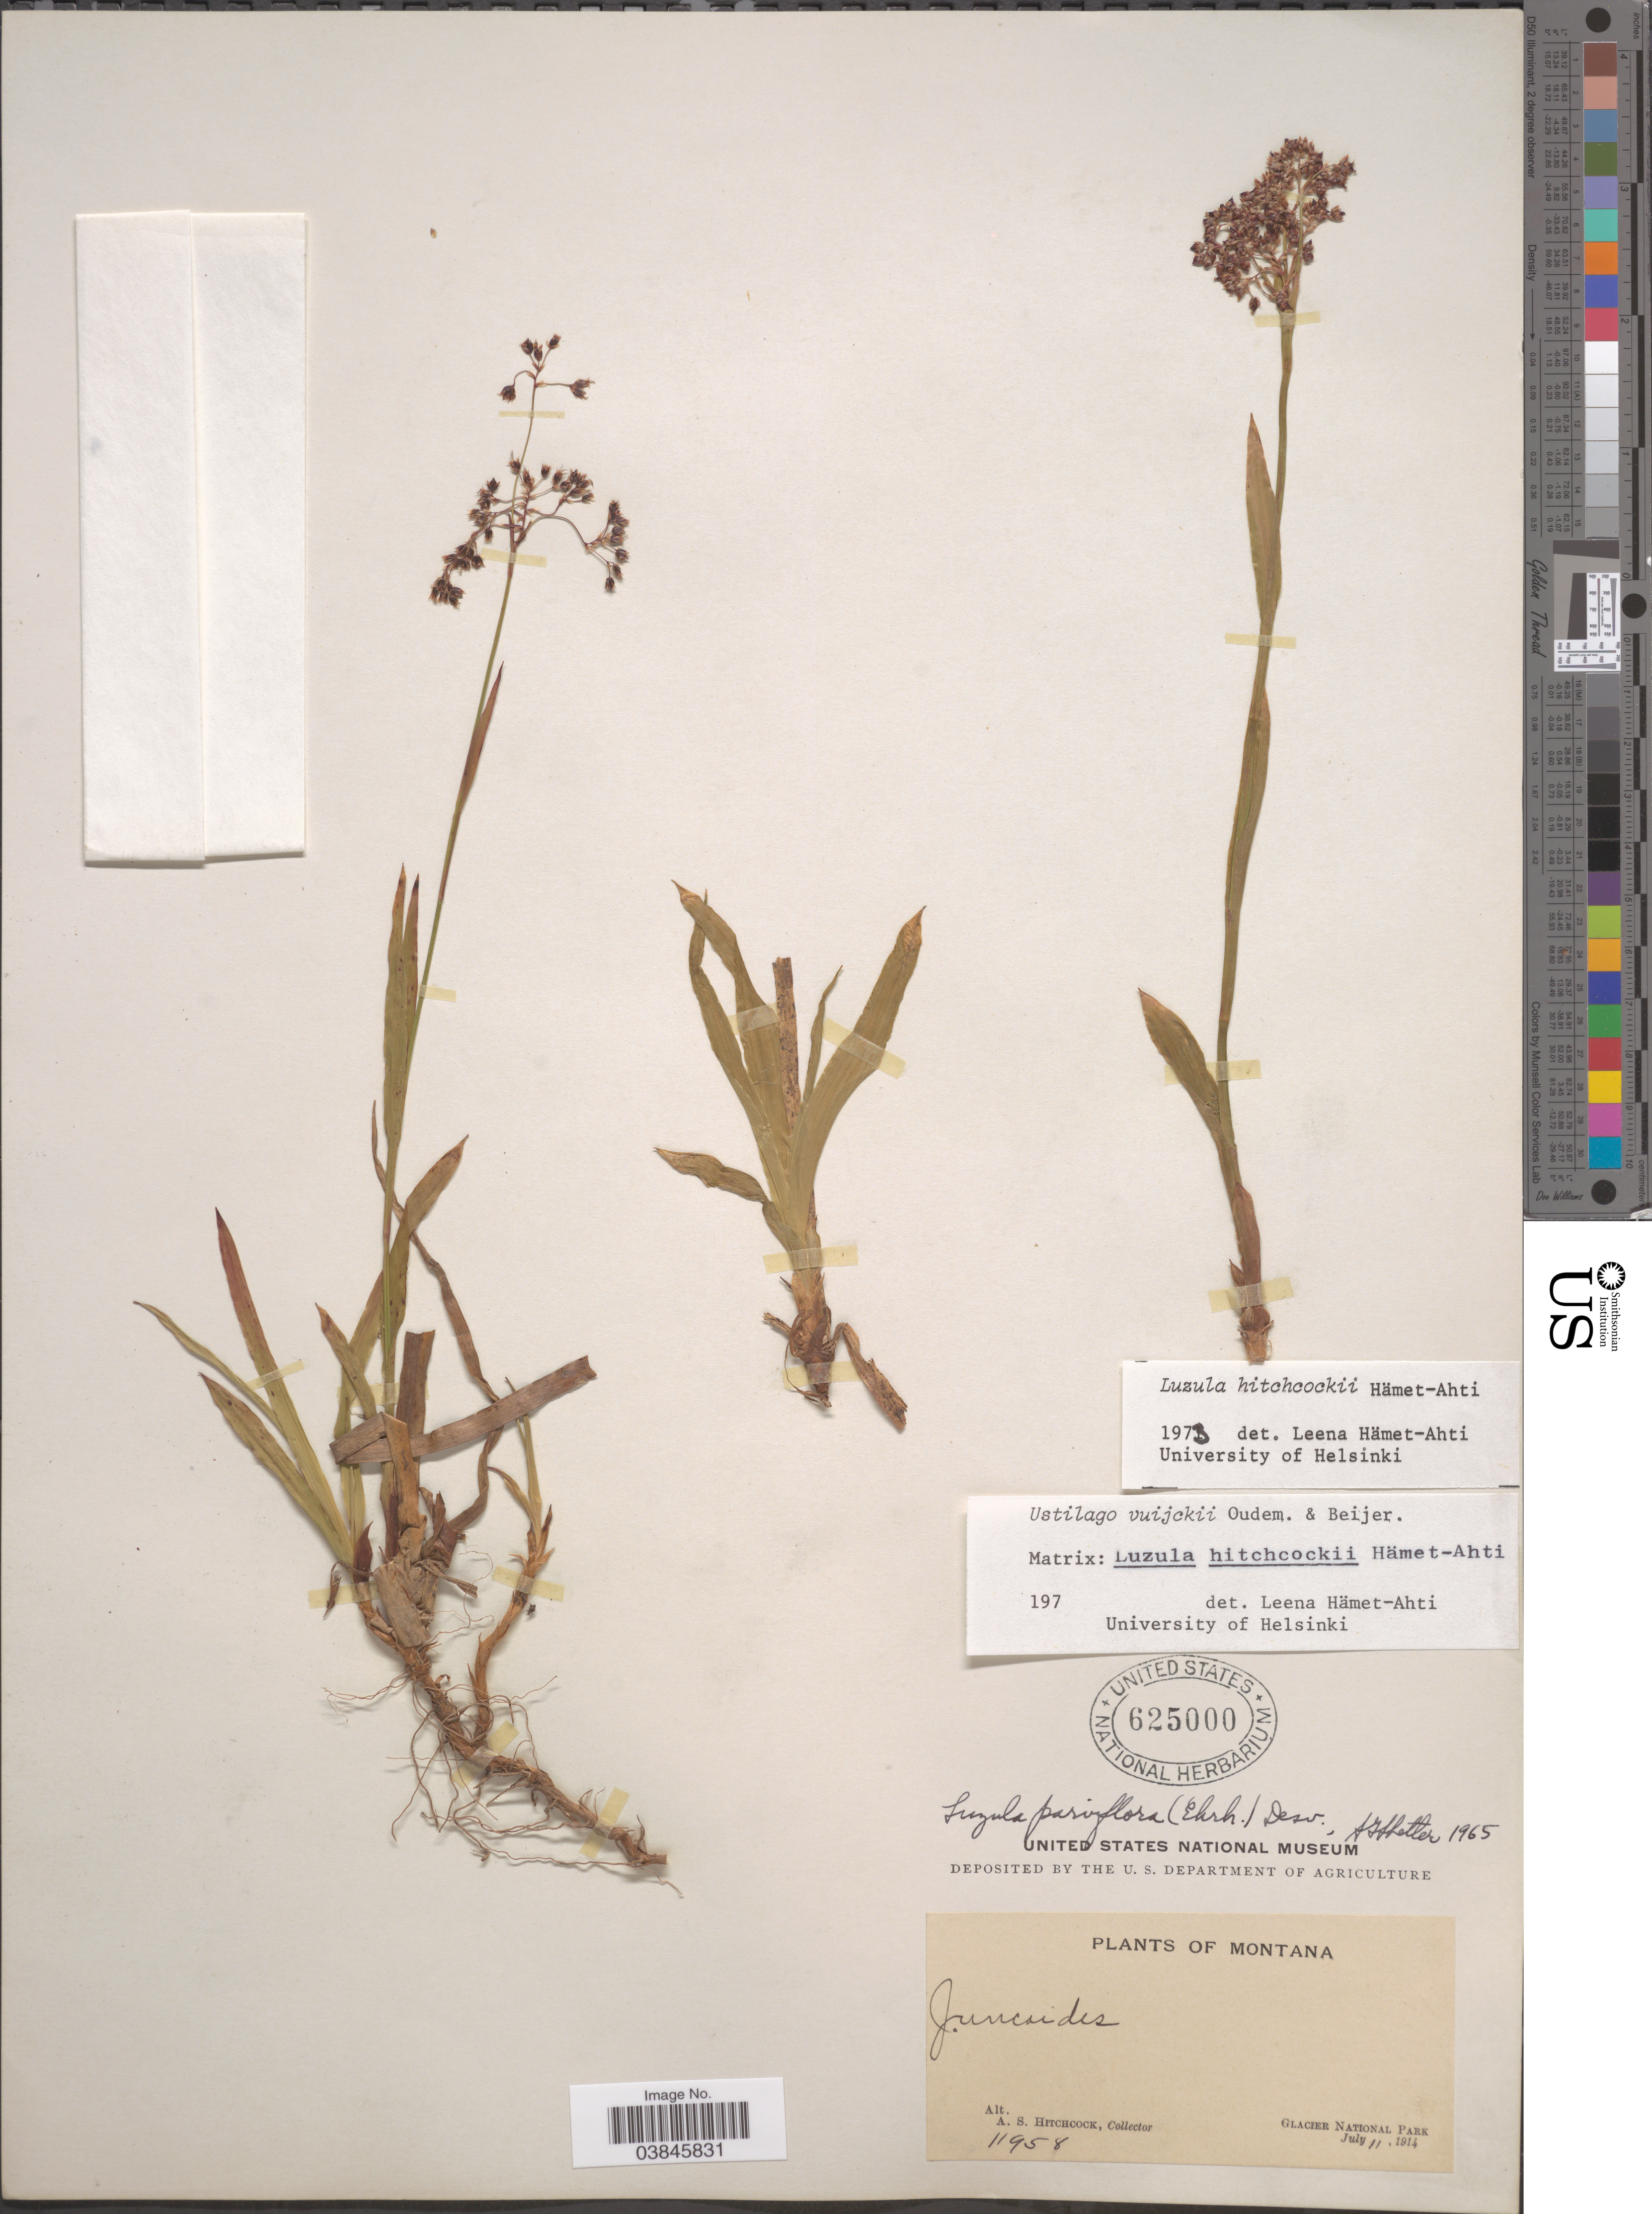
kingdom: Plantae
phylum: Tracheophyta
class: Liliopsida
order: Poales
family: Juncaceae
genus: Luzula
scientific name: Luzula hitchcockii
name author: Hämet-Ahti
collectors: A. S. Hitchcock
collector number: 11958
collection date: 1914-07-11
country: United States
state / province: Montana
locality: Glacier National Park.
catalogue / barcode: US 625000